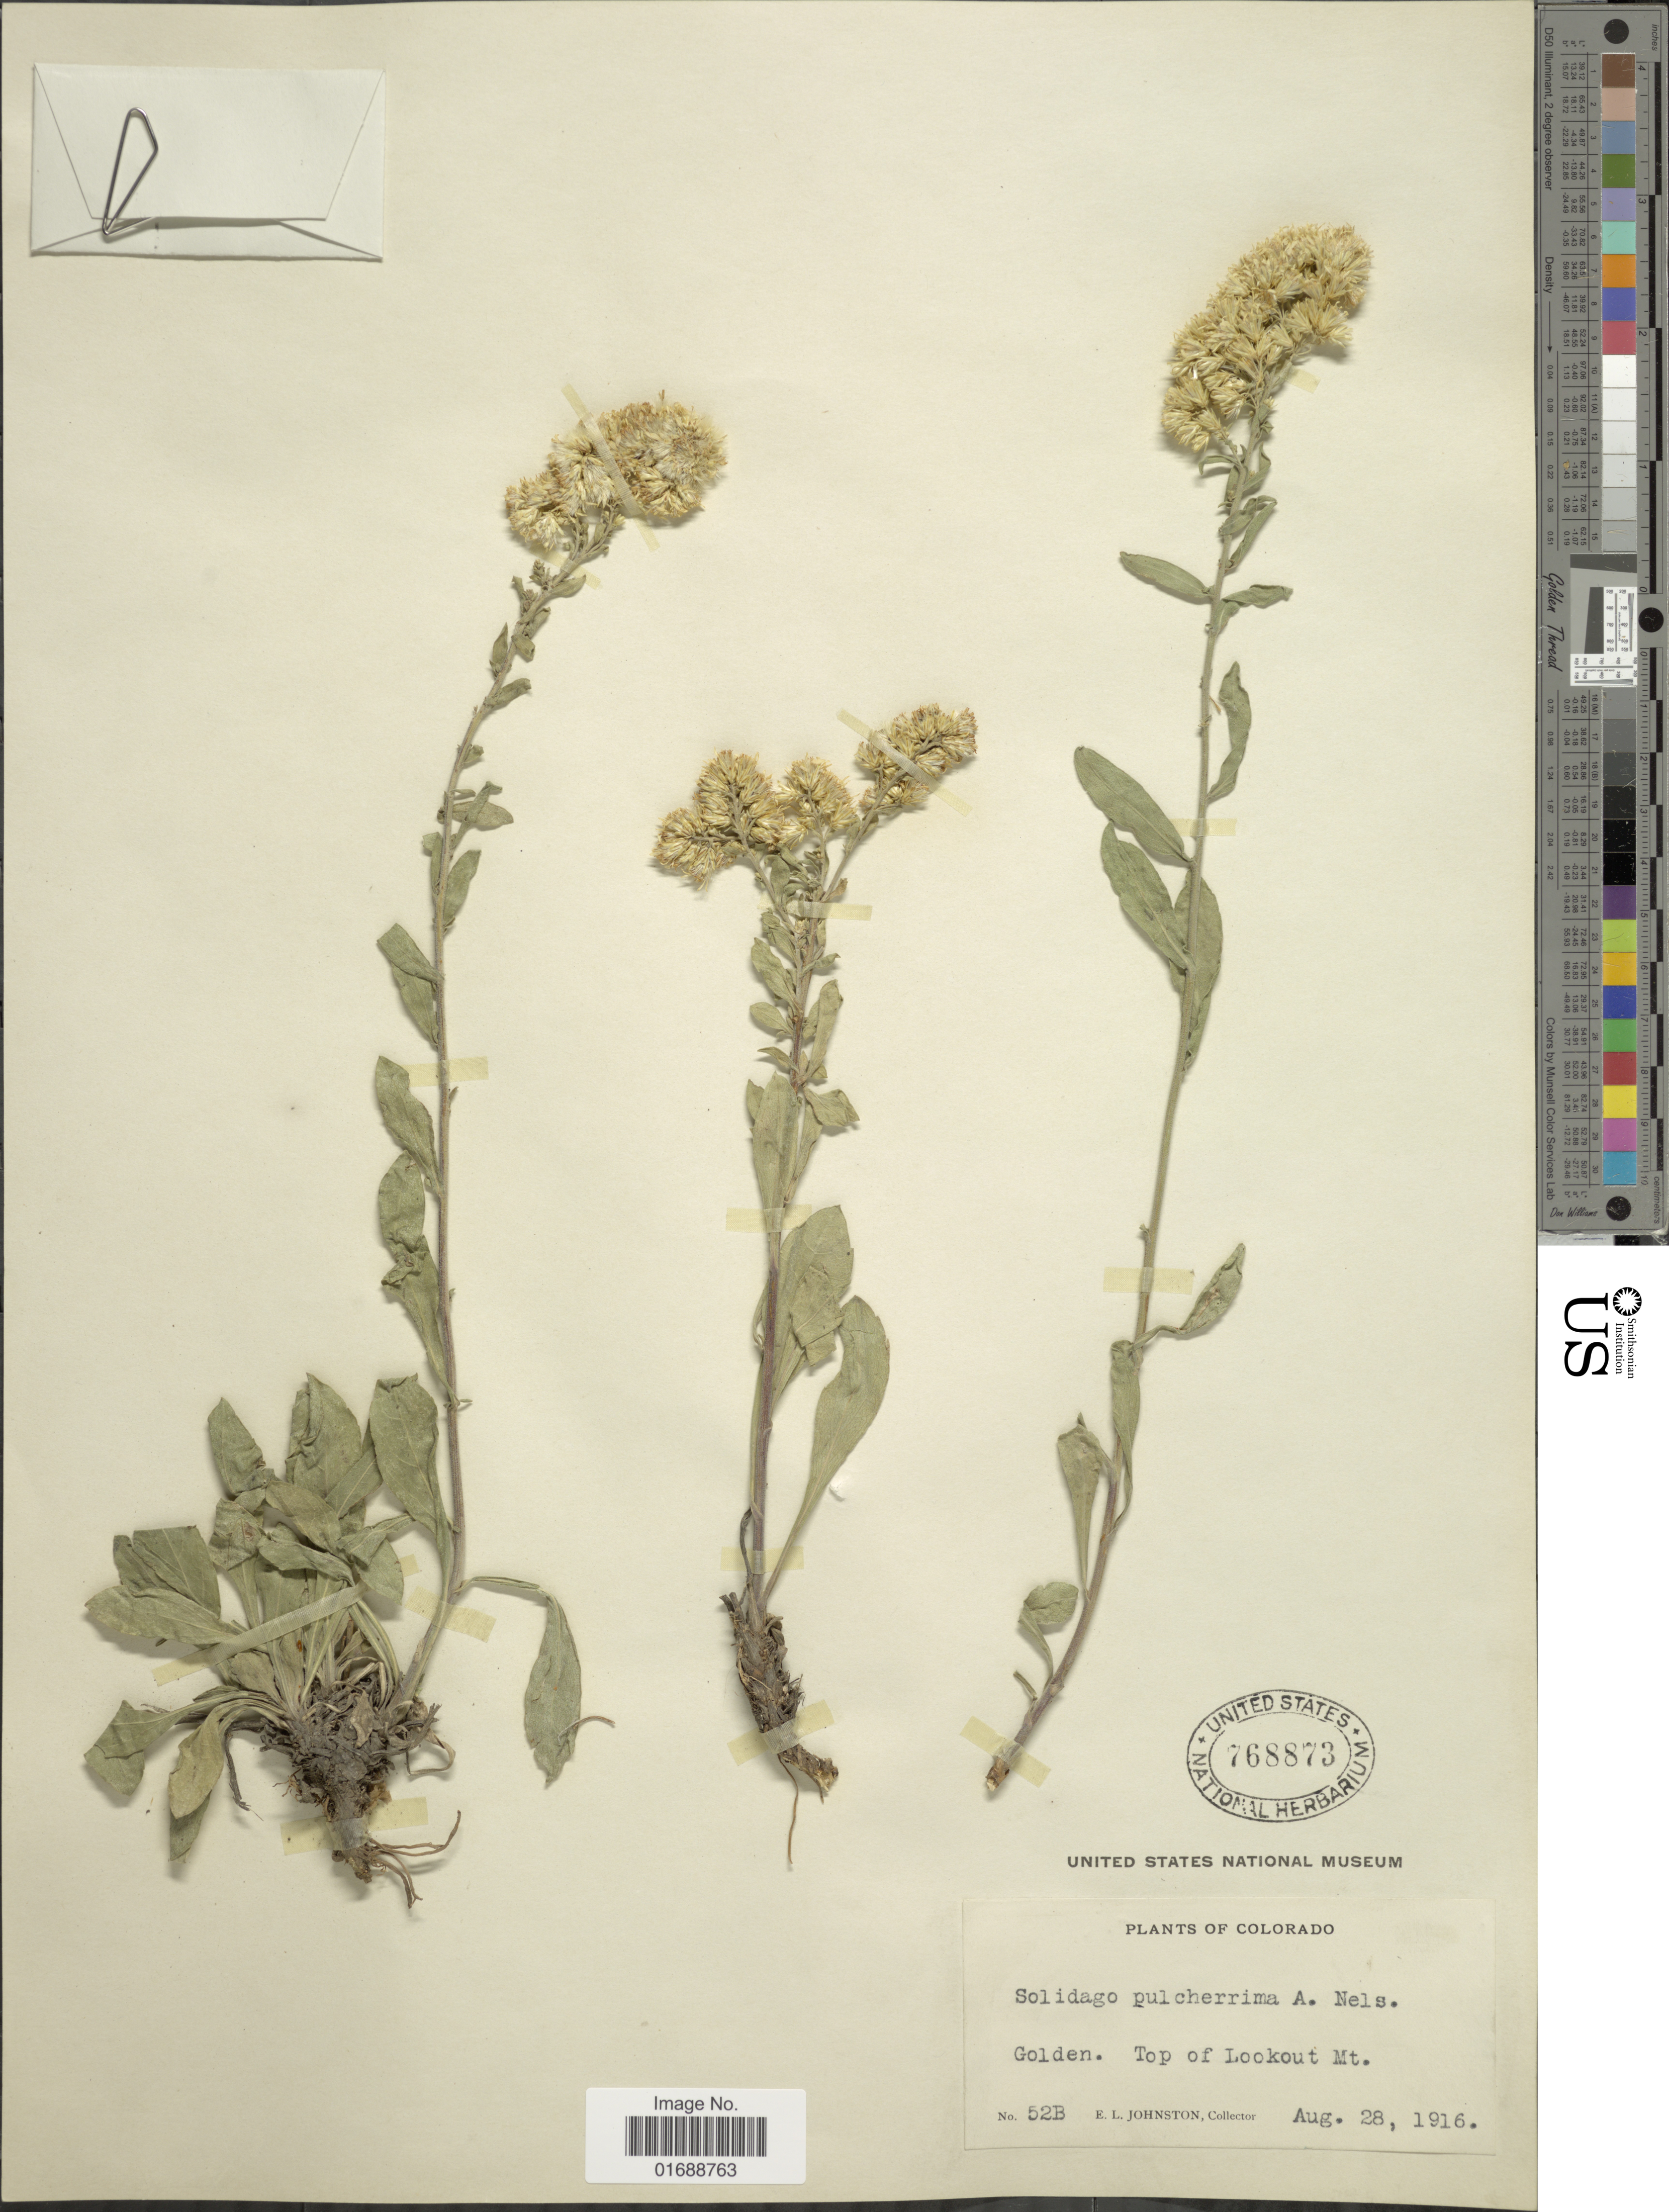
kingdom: Plantae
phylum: Tracheophyta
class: Magnoliopsida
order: Asterales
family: Asteraceae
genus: Solidago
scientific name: Solidago nana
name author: Nutt.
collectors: E. L. Johnston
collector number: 52B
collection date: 1916-08-28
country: United States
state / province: Colorado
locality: Golden. Top of Lookout Mt.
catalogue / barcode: US 768873